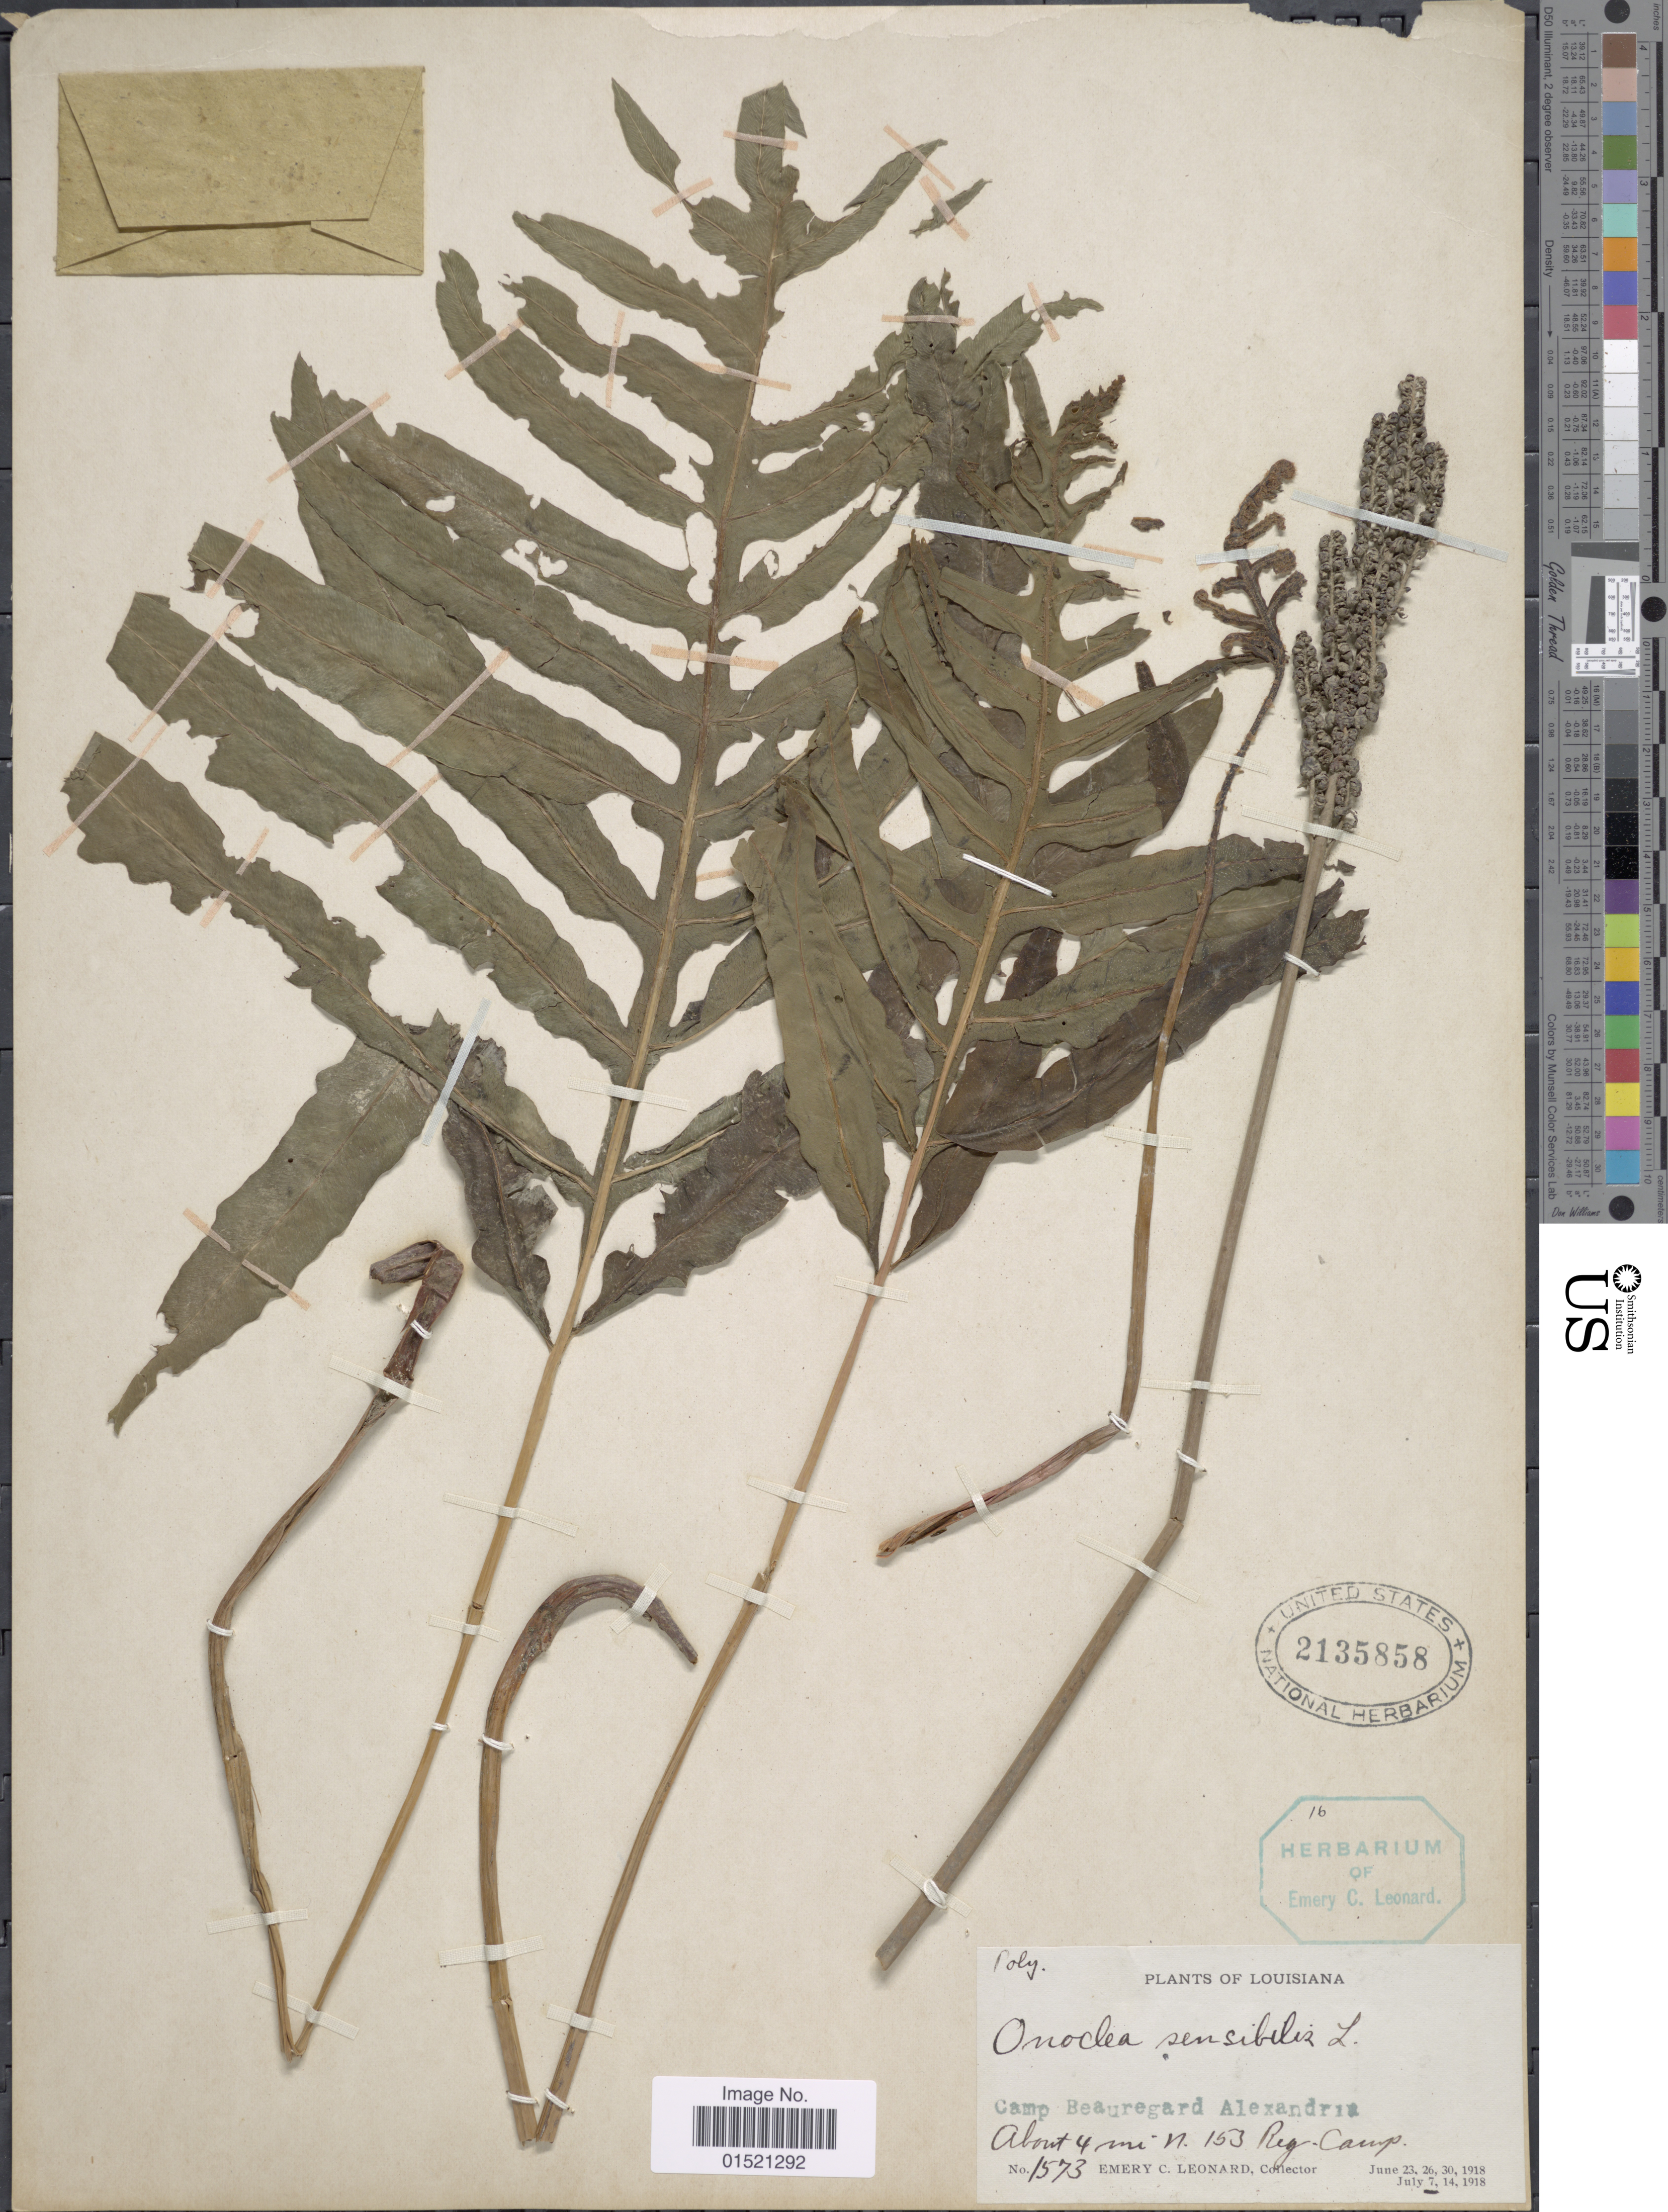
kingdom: Plantae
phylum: Tracheophyta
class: Polypodiopsida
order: Polypodiales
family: Onocleaceae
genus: Onoclea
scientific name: Onoclea sensibilis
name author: L.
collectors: E. C. Leonard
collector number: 1573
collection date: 1918-06-23/1918-07-14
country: United States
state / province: Louisiana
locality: Camp Beauregard Alexandria, About 4 mi N 153 reg Camp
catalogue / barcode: US 2135858